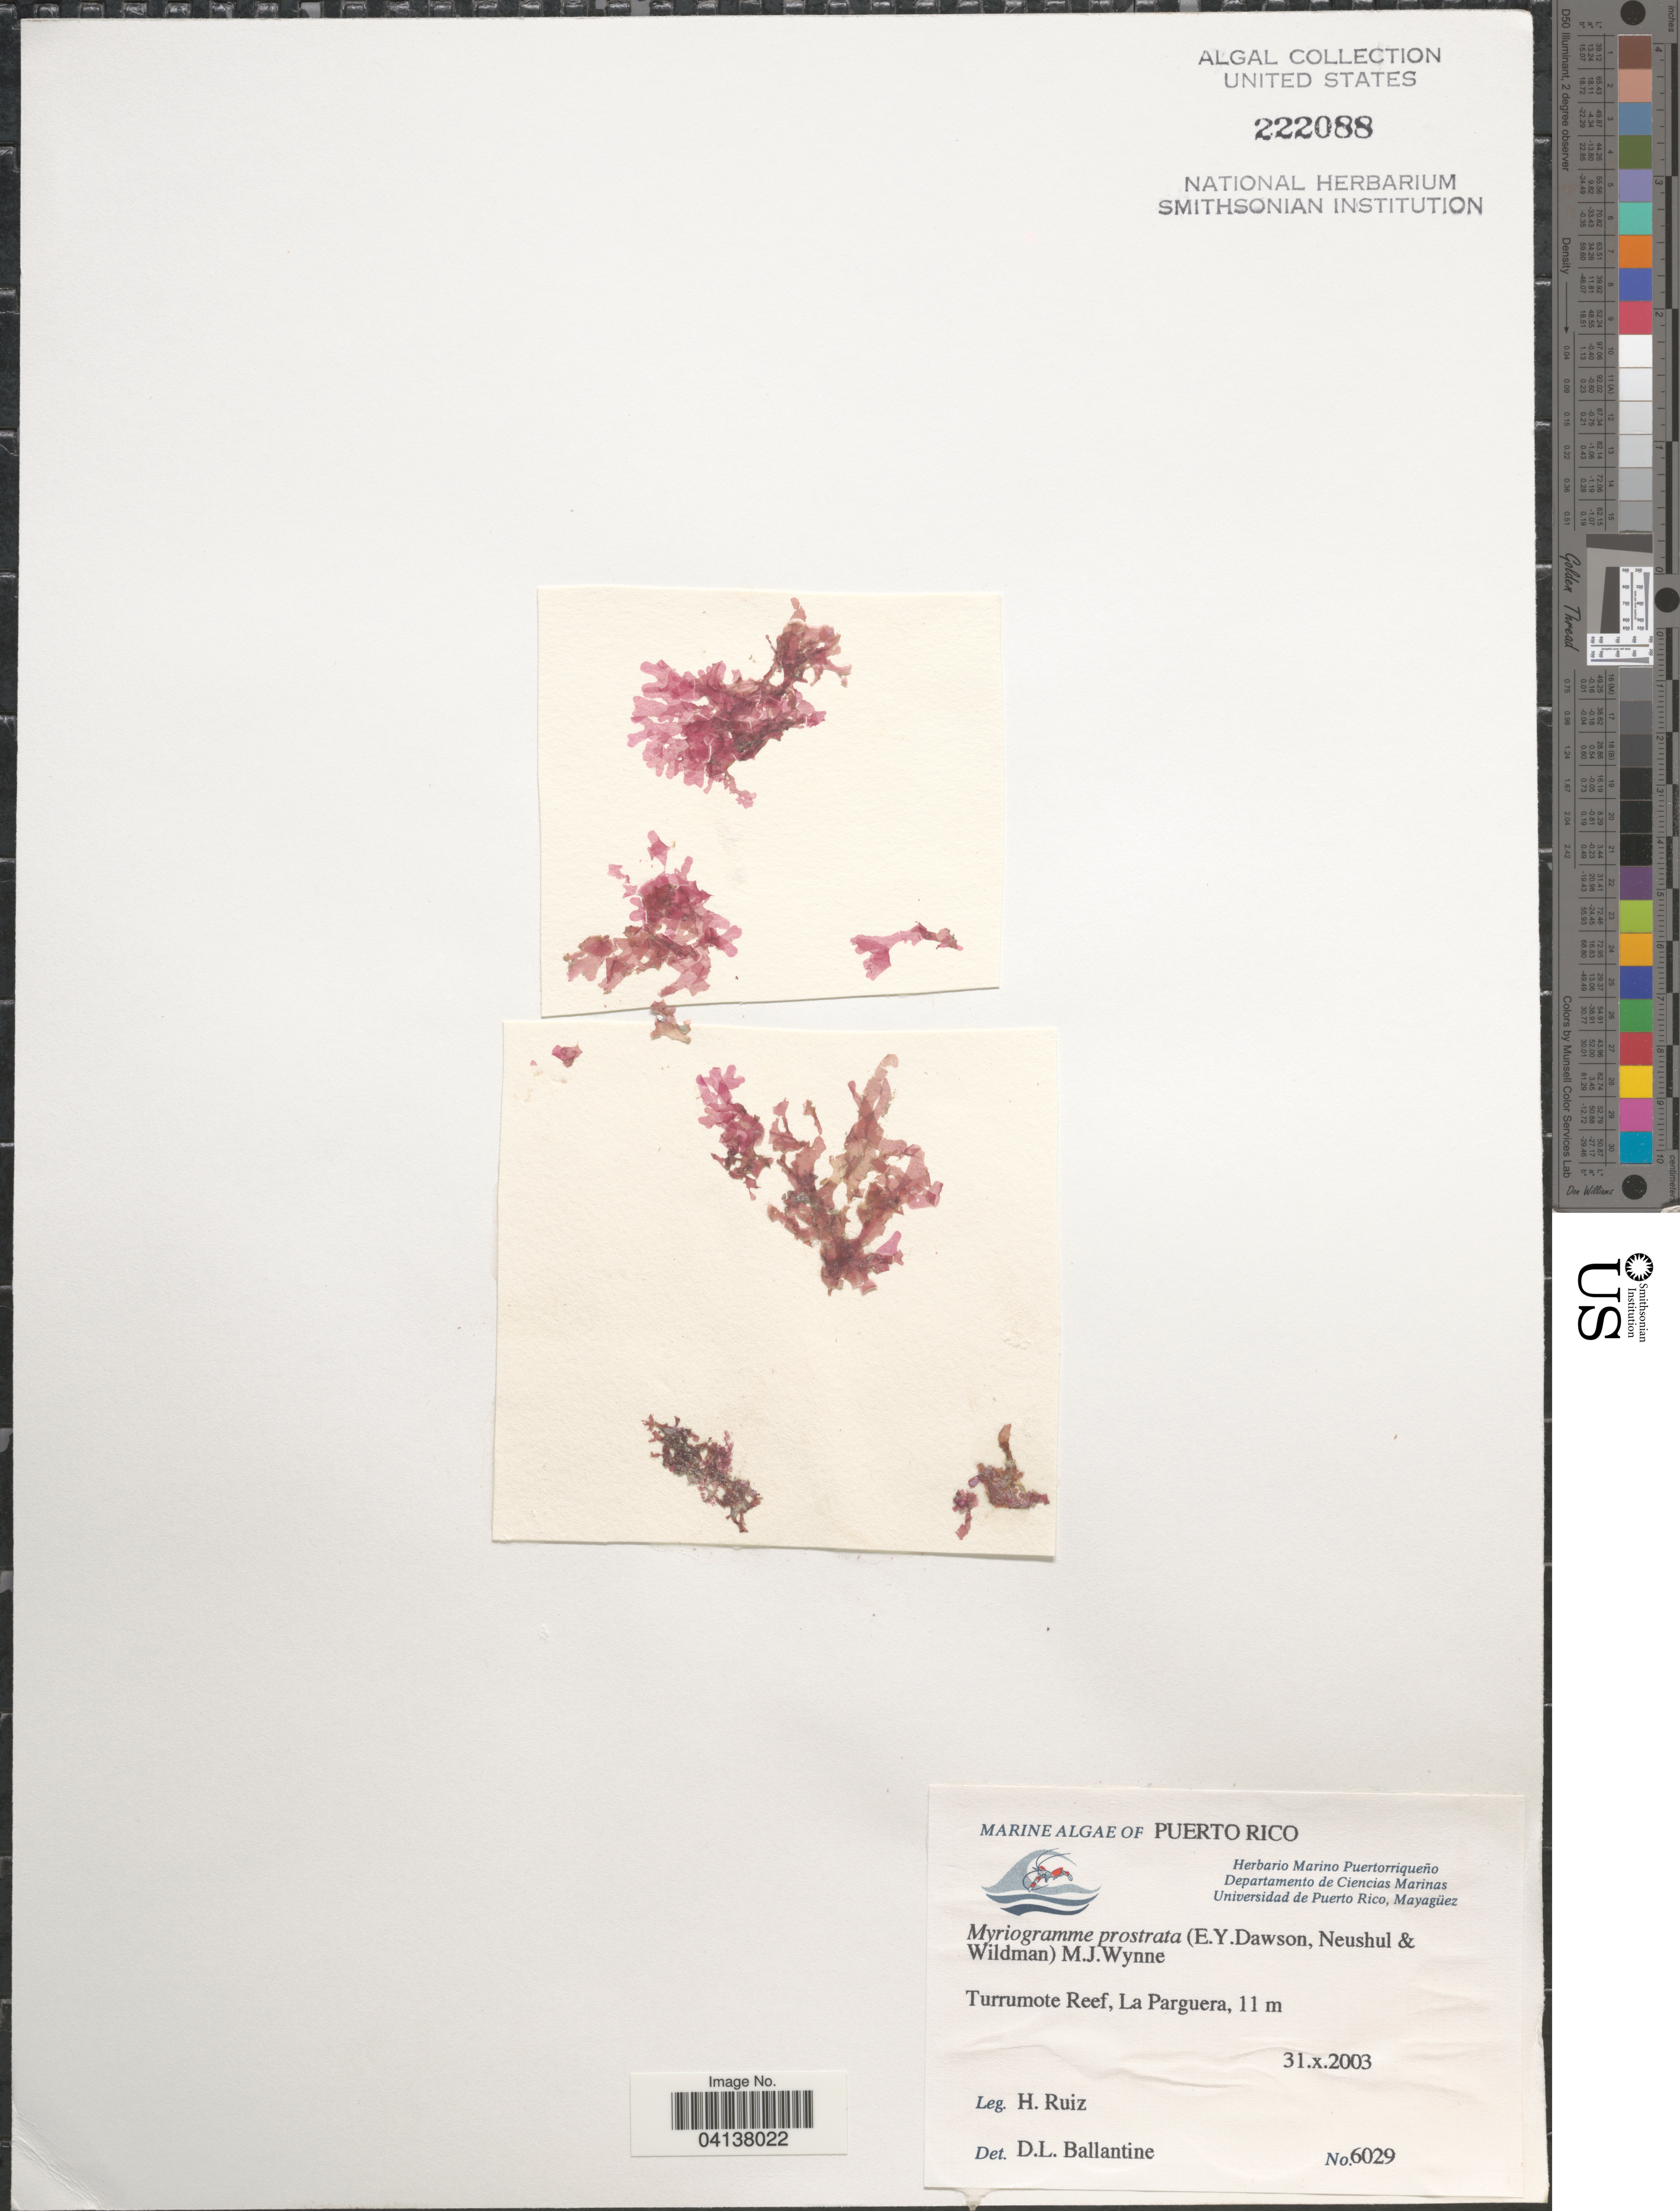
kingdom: Plantae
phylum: Rhodophyta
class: Florideophyceae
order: Ceramiales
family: Delesseriaceae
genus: Myriogramme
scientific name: Myriogramme prostrata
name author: (E.Y. Dawson et al.) M.J. Wynne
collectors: H. Ruiz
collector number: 6029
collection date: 2003-10-31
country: Puerto Rico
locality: Turrumote Reef, La Parguera.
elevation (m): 11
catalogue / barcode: US 222088